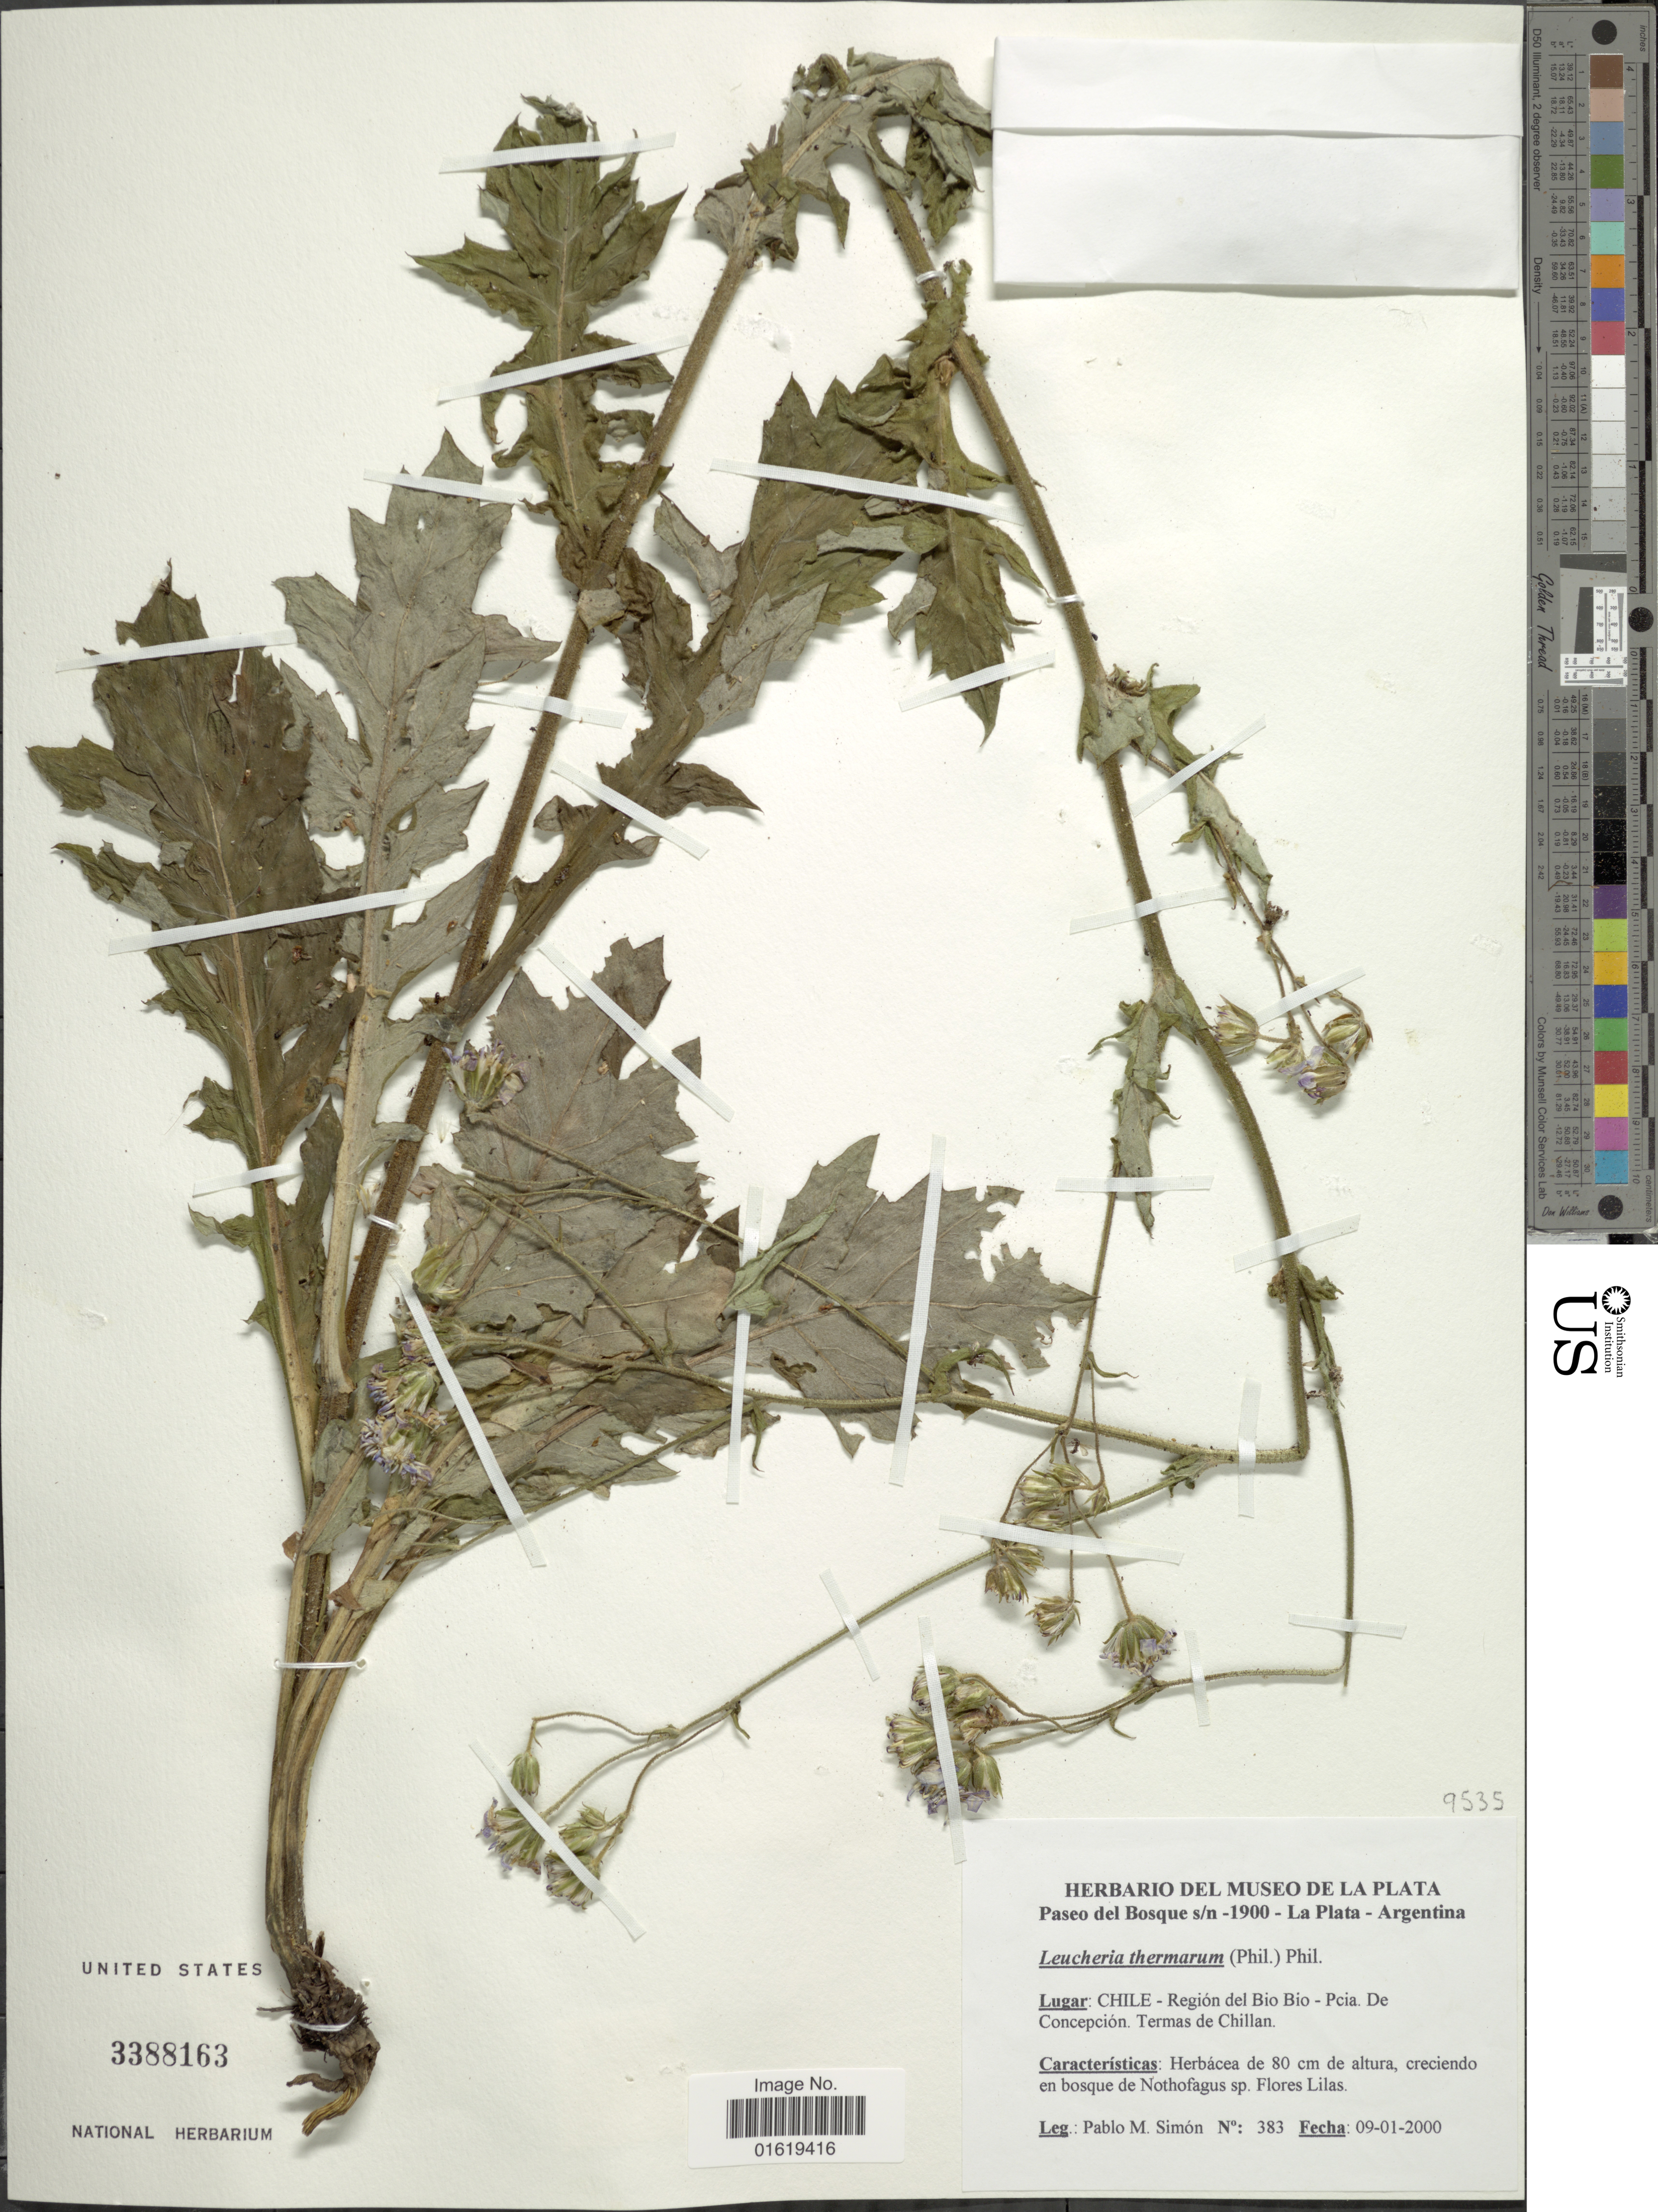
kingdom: Plantae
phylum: Tracheophyta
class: Magnoliopsida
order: Asterales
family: Asteraceae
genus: Leucheria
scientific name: Leucheria thermarum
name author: (Phil.) Phil.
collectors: P. M. Simón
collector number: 383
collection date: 2000-01-09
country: Chile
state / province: Bio-Bío (VIII)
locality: Chile - Región del Bio Bio - Pcia. De Concepción. Termas de Chillan.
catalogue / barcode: US 3388163